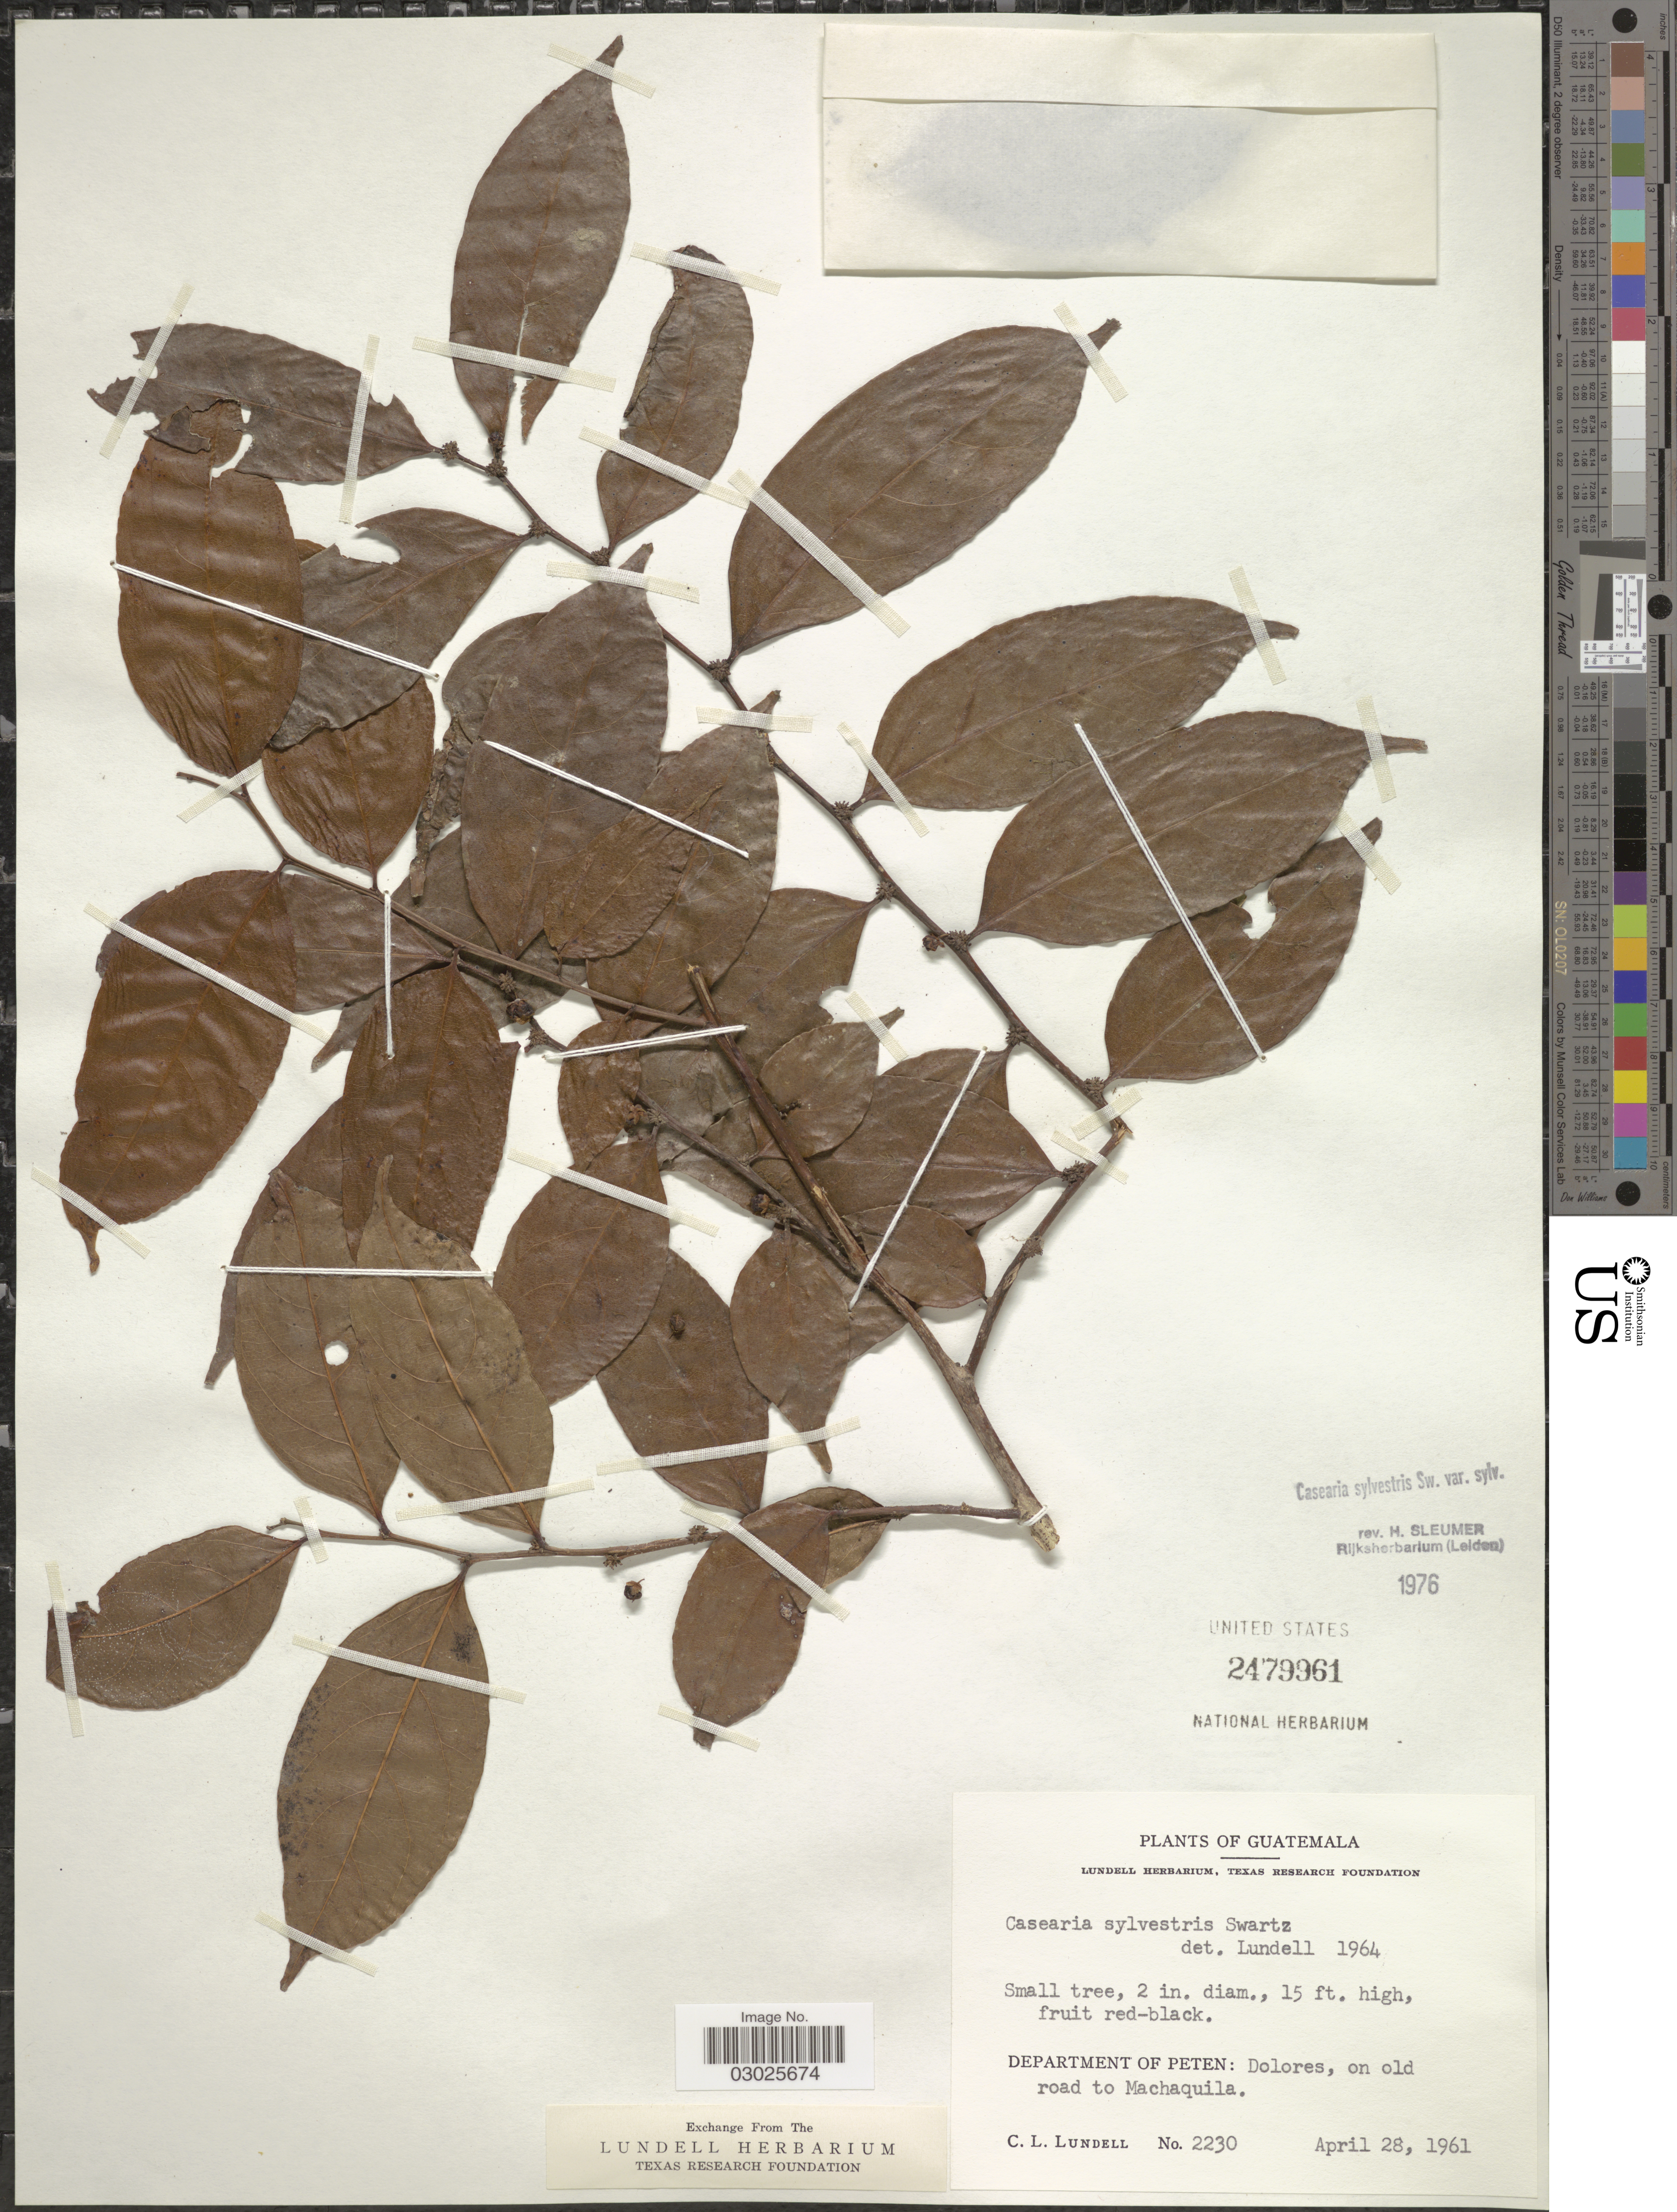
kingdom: Plantae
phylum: Tracheophyta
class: Magnoliopsida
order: Malpighiales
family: Salicaceae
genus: Casearia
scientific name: Casearia sylvestris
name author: Sw.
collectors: C. L. Lundell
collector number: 2230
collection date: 1961-04-28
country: Guatemala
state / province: El Petén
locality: Department of Peten: Dolores, on old road to Machaquila.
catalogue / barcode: US 2479961